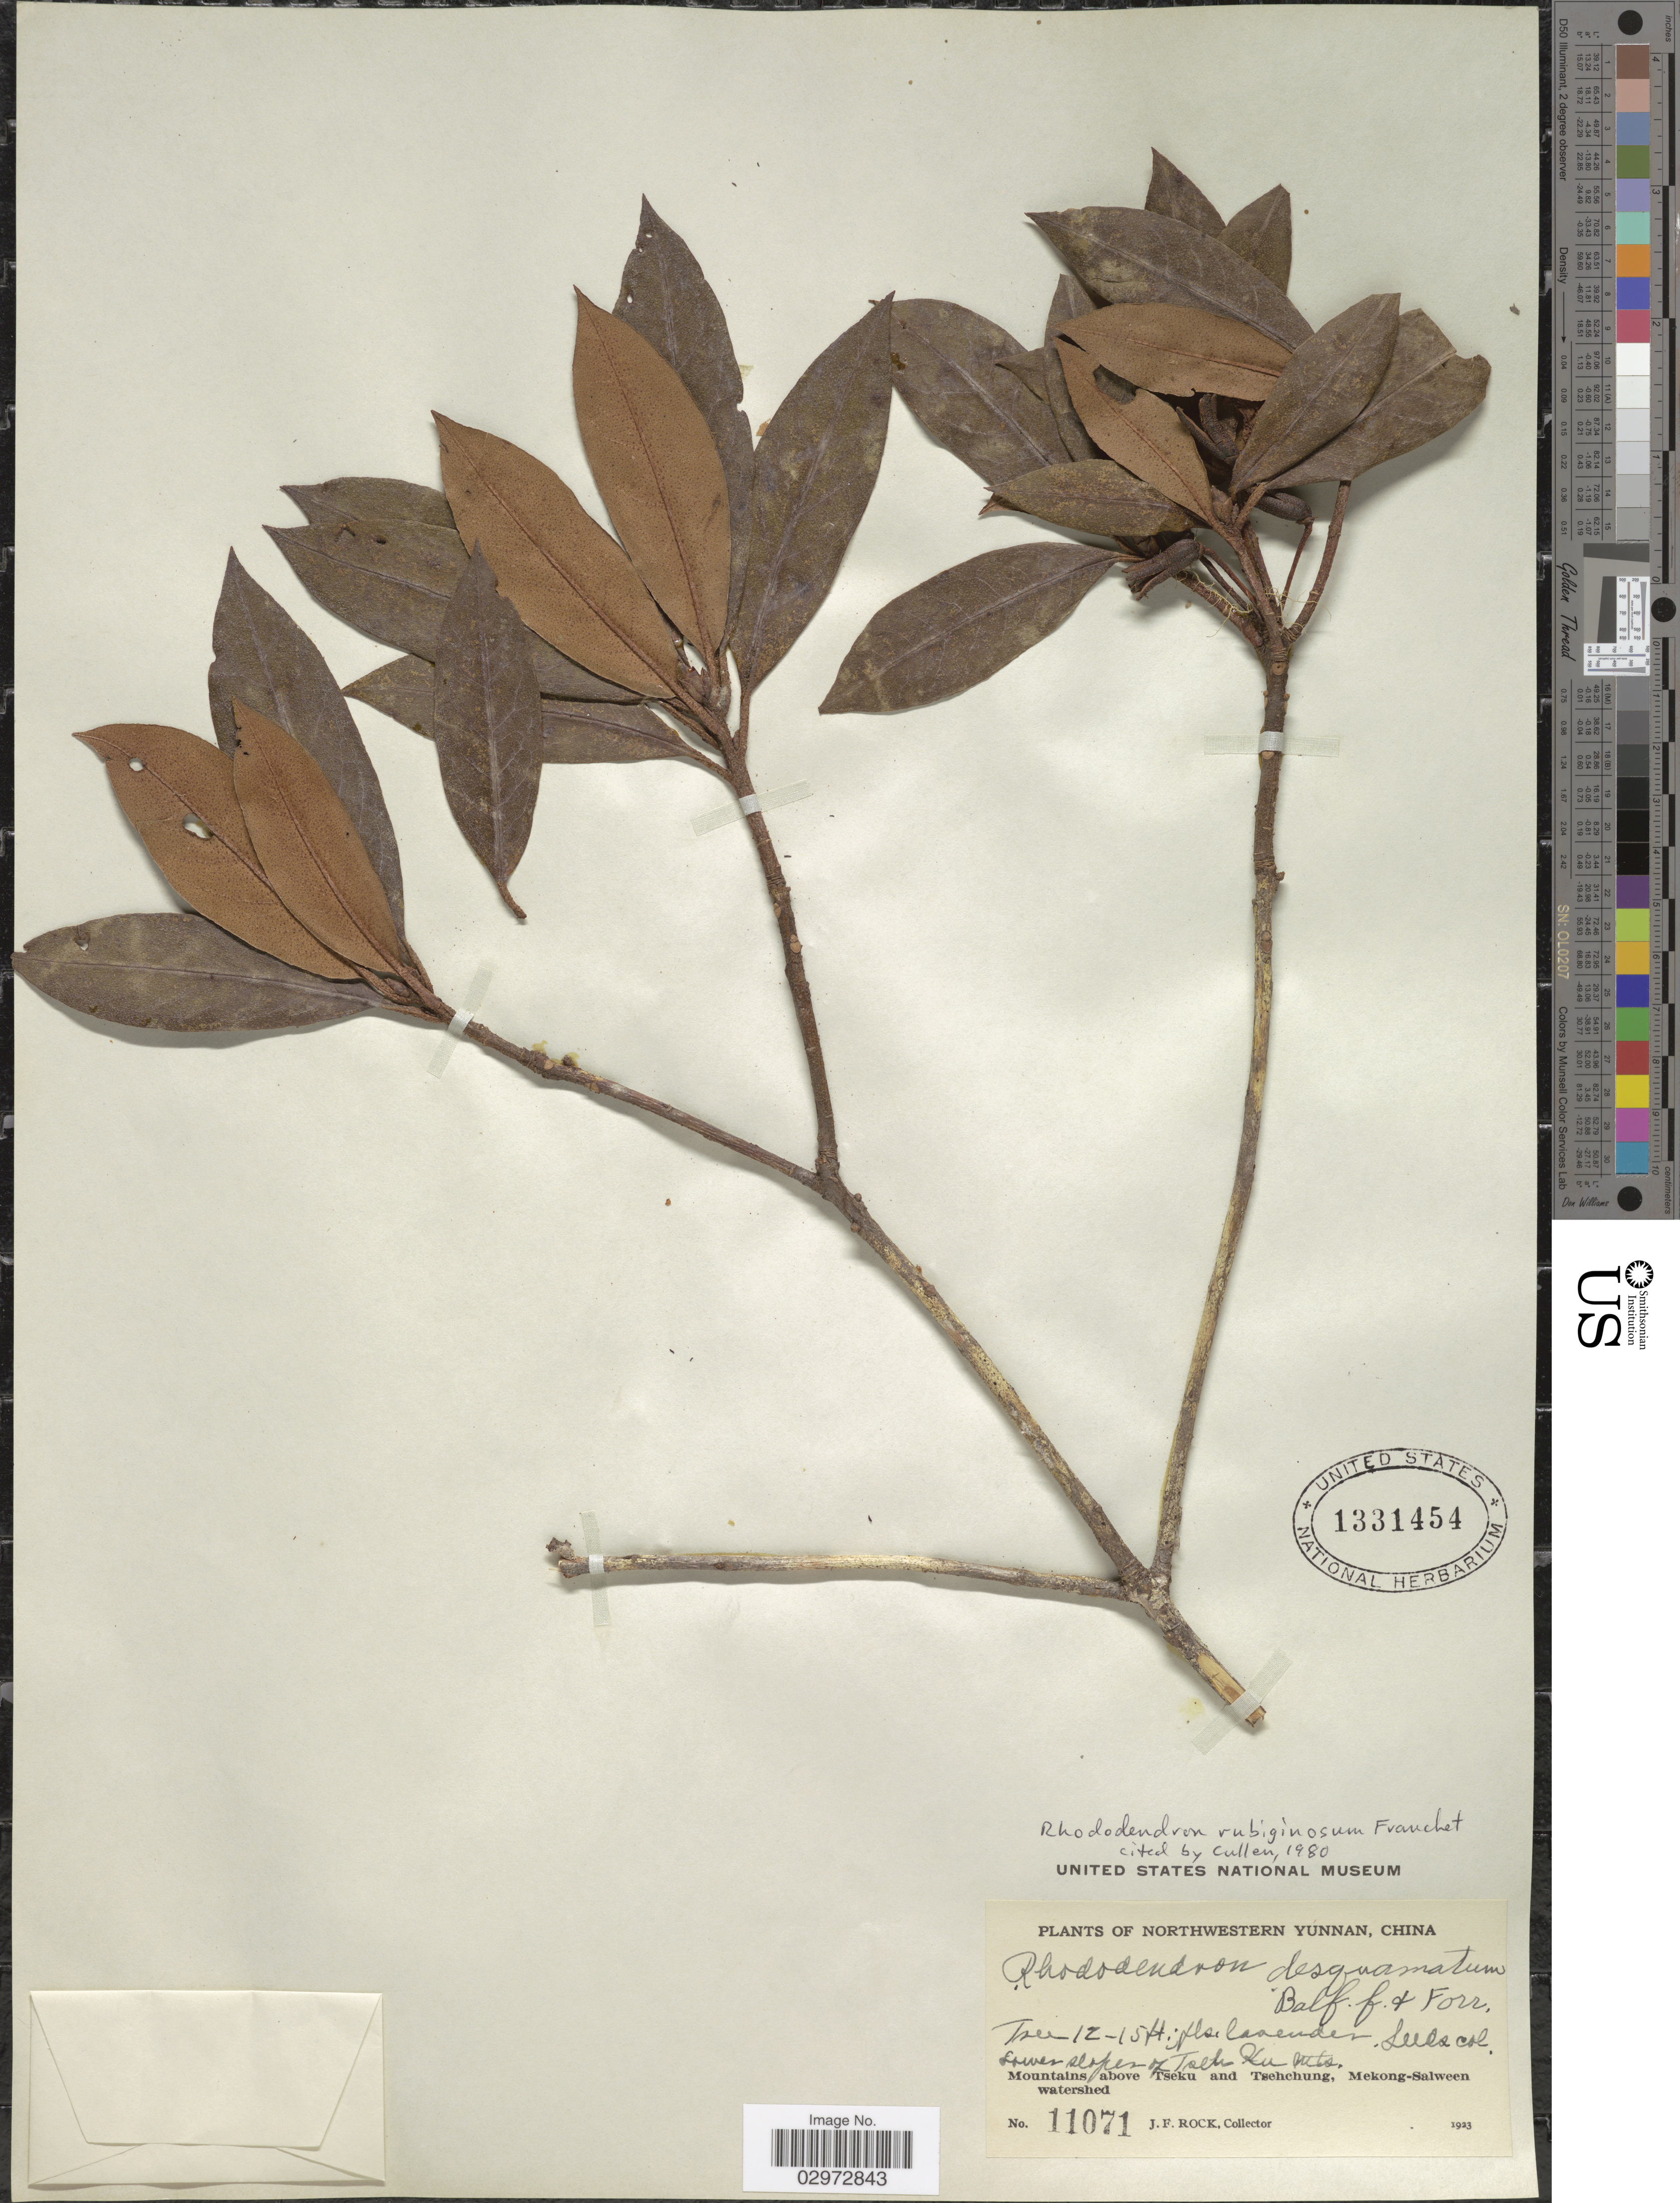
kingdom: Plantae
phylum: Tracheophyta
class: Magnoliopsida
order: Ericales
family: Ericaceae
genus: Rhododendron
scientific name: Rhododendron rubiginosum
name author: Franch.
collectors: J. Rock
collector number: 11071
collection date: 1923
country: China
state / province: Yunnan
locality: Northwestern Yunnan, Lower slopes of Tseh Ku Mts., Mountains above Tseku and Tsehchung, Mekong-Salween watershed.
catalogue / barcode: US 1331454